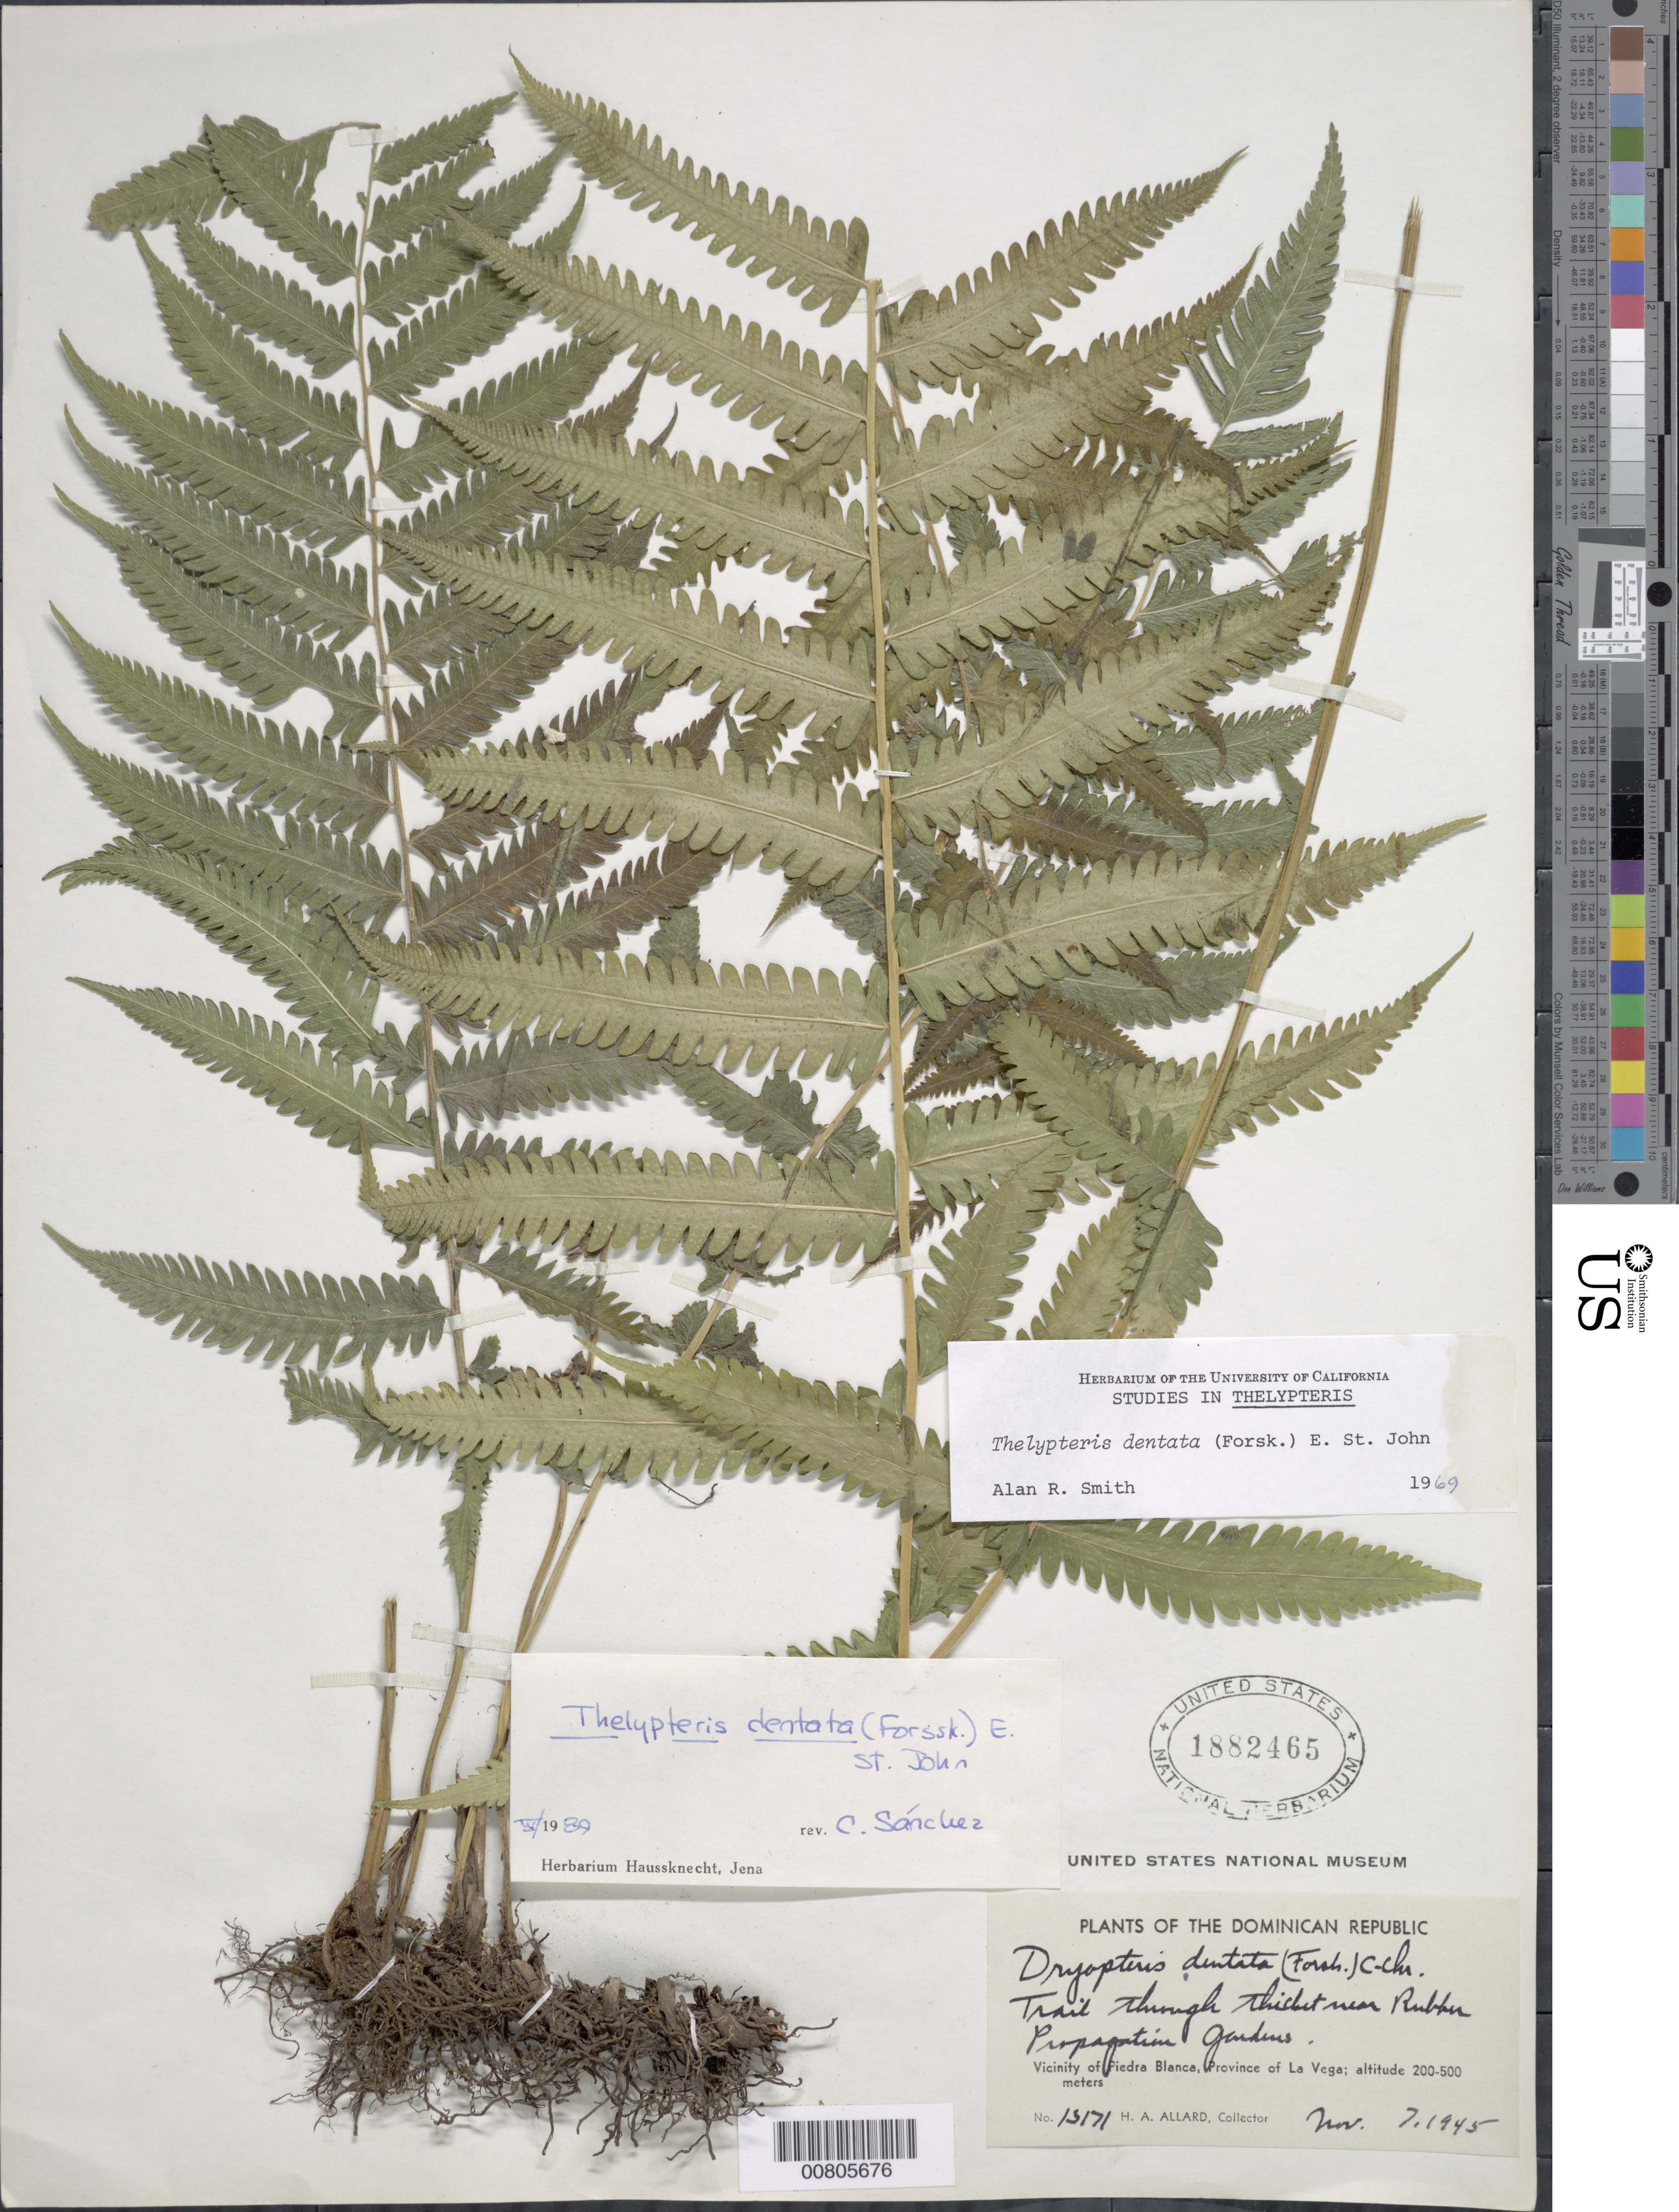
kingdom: Plantae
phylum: Tracheophyta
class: Polypodiopsida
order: Polypodiales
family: Thelypteridaceae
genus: Christella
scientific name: Christella dentata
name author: (Forssk.) Brownsey & Jermy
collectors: H. A. Allard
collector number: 13171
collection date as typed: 07 Nov 1945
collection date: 1945-11-07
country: Dominican Republic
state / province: La Vega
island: Hispaniola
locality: Piedra Blanca vicinity, near Rubber Propagation Gardens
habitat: Trail through thicket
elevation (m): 200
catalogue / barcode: US 1882465